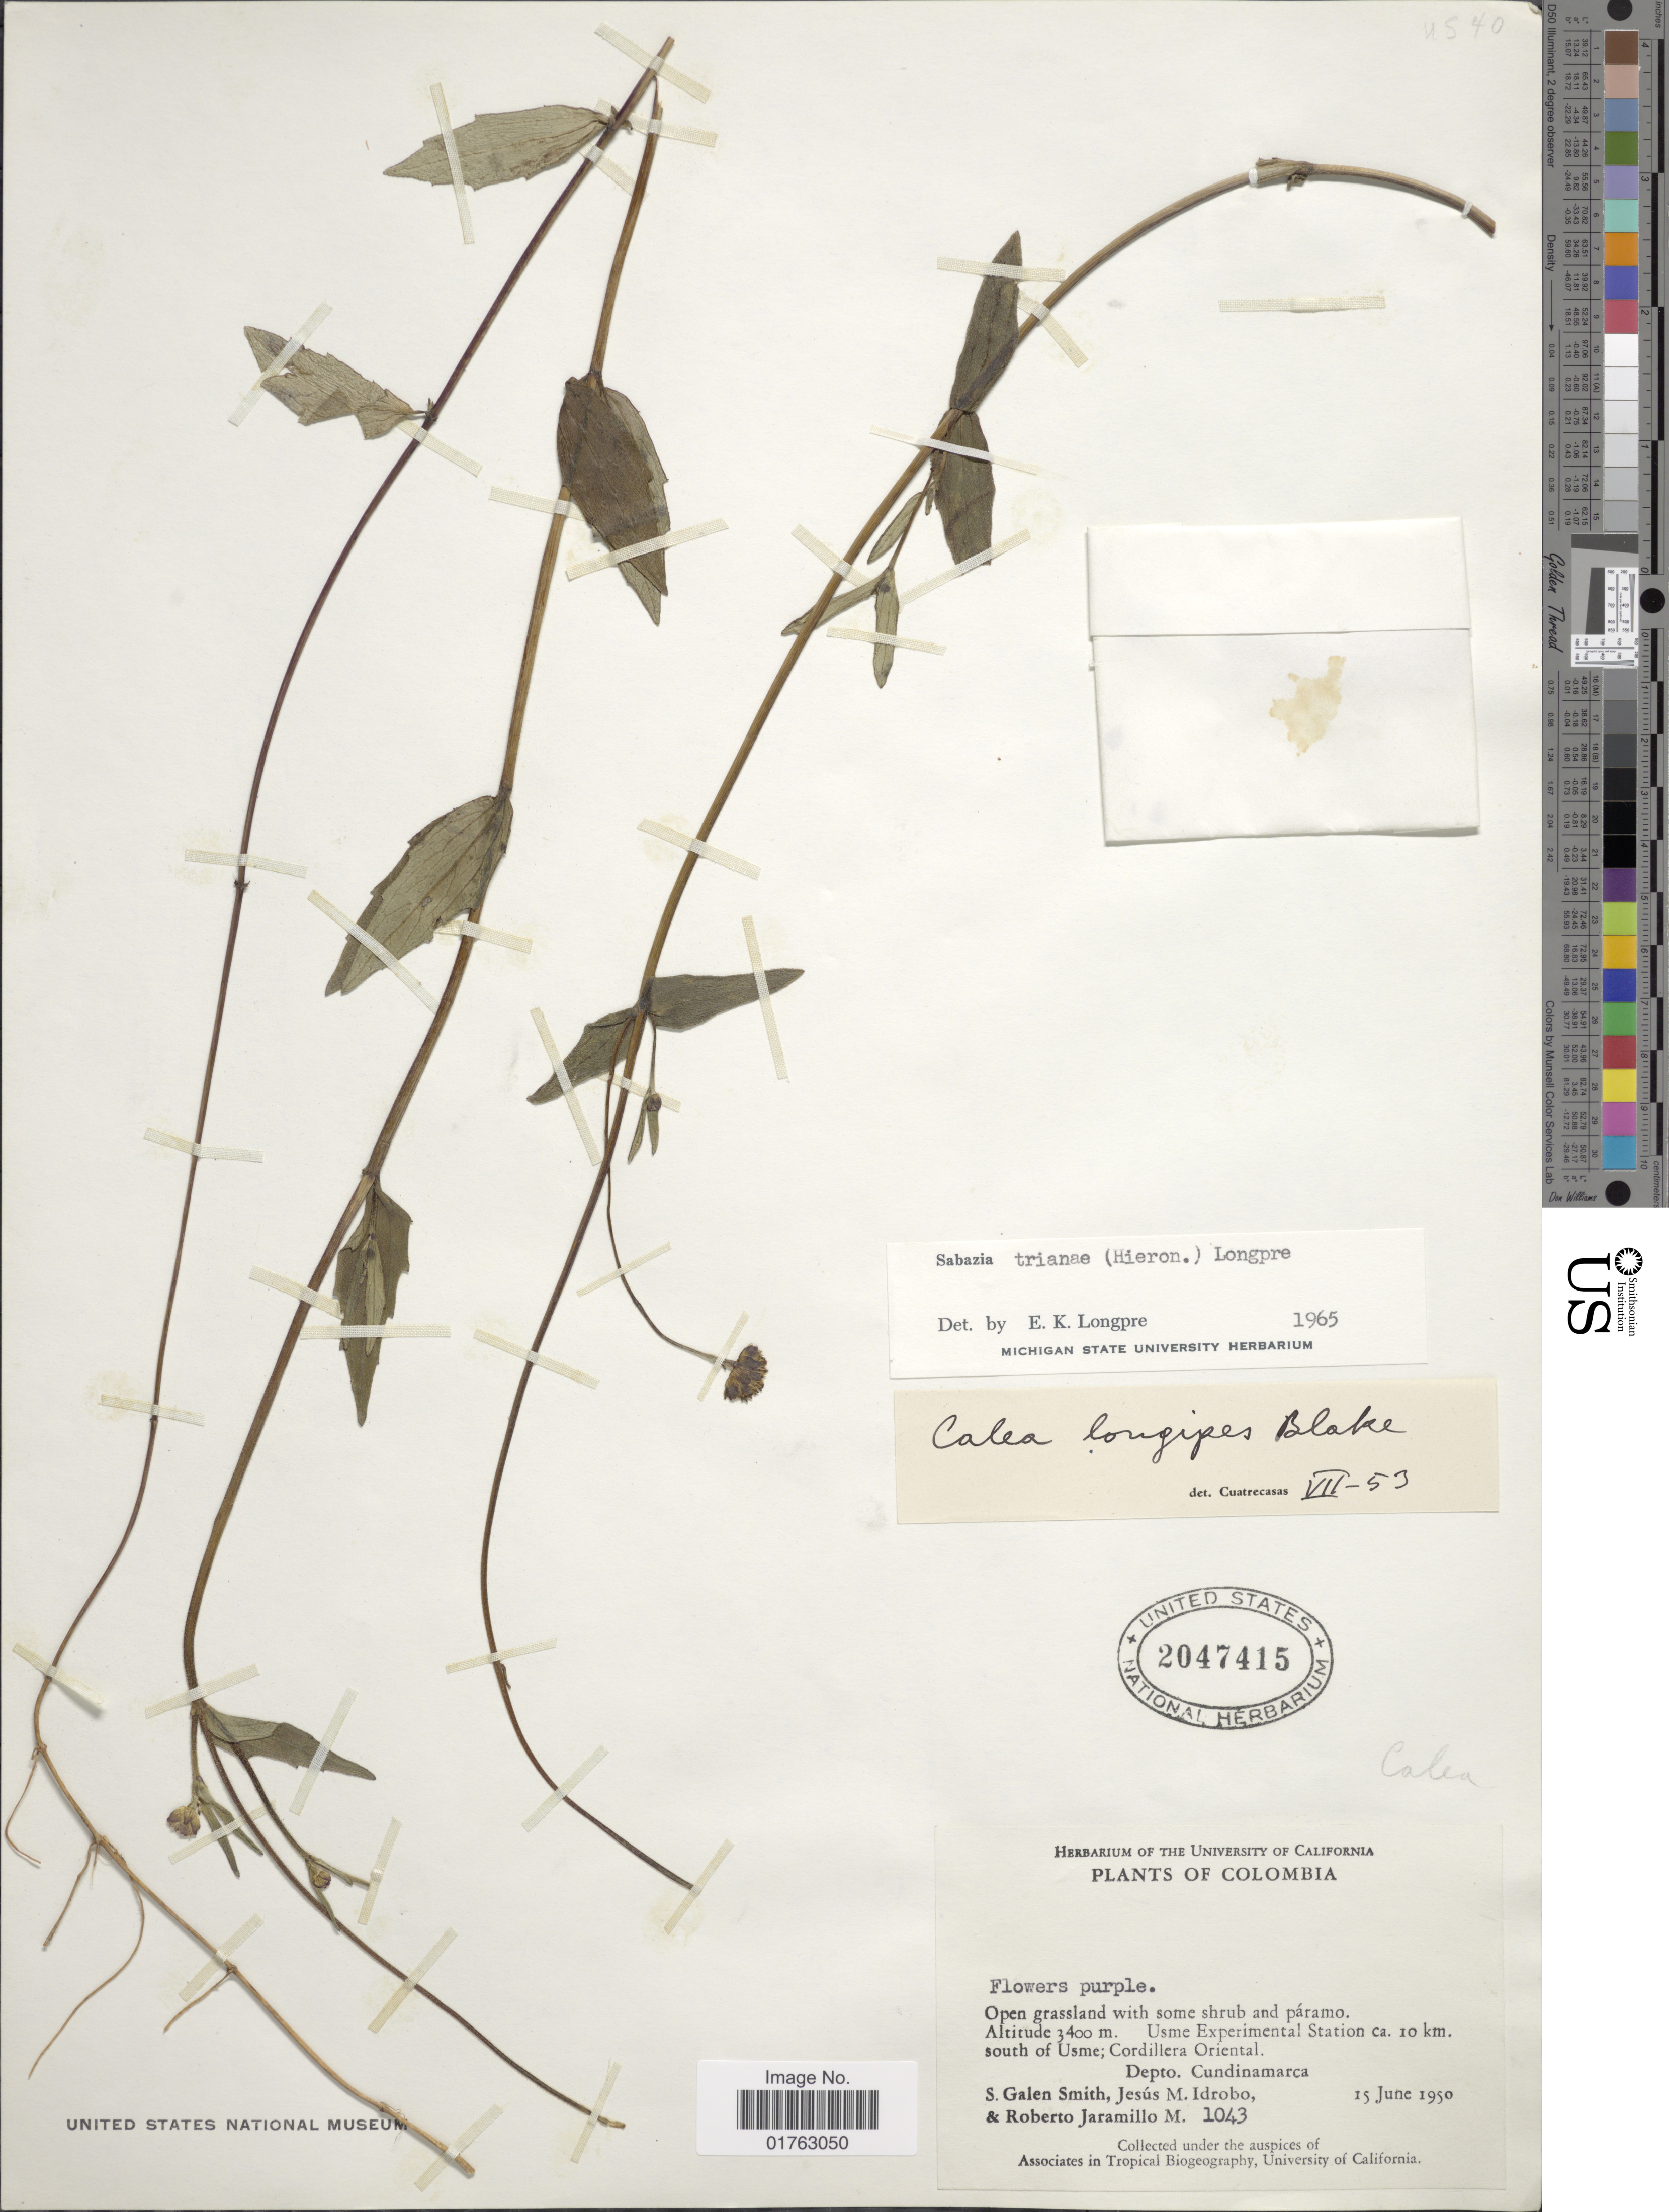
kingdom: Plantae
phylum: Tracheophyta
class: Magnoliopsida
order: Asterales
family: Asteraceae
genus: Sabazia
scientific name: Sabazia trianae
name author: (Hieron.) Longpre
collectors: S. G. Smith, J. M. Idrobo & R. Jaramillo M.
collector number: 1043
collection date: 1950-06-15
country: Colombia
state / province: Cundinamarca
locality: Usme Experimental Station ca. 10 km south of Usme, Cordillera Oriental, Depto. Cundinamarca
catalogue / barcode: US 2047415